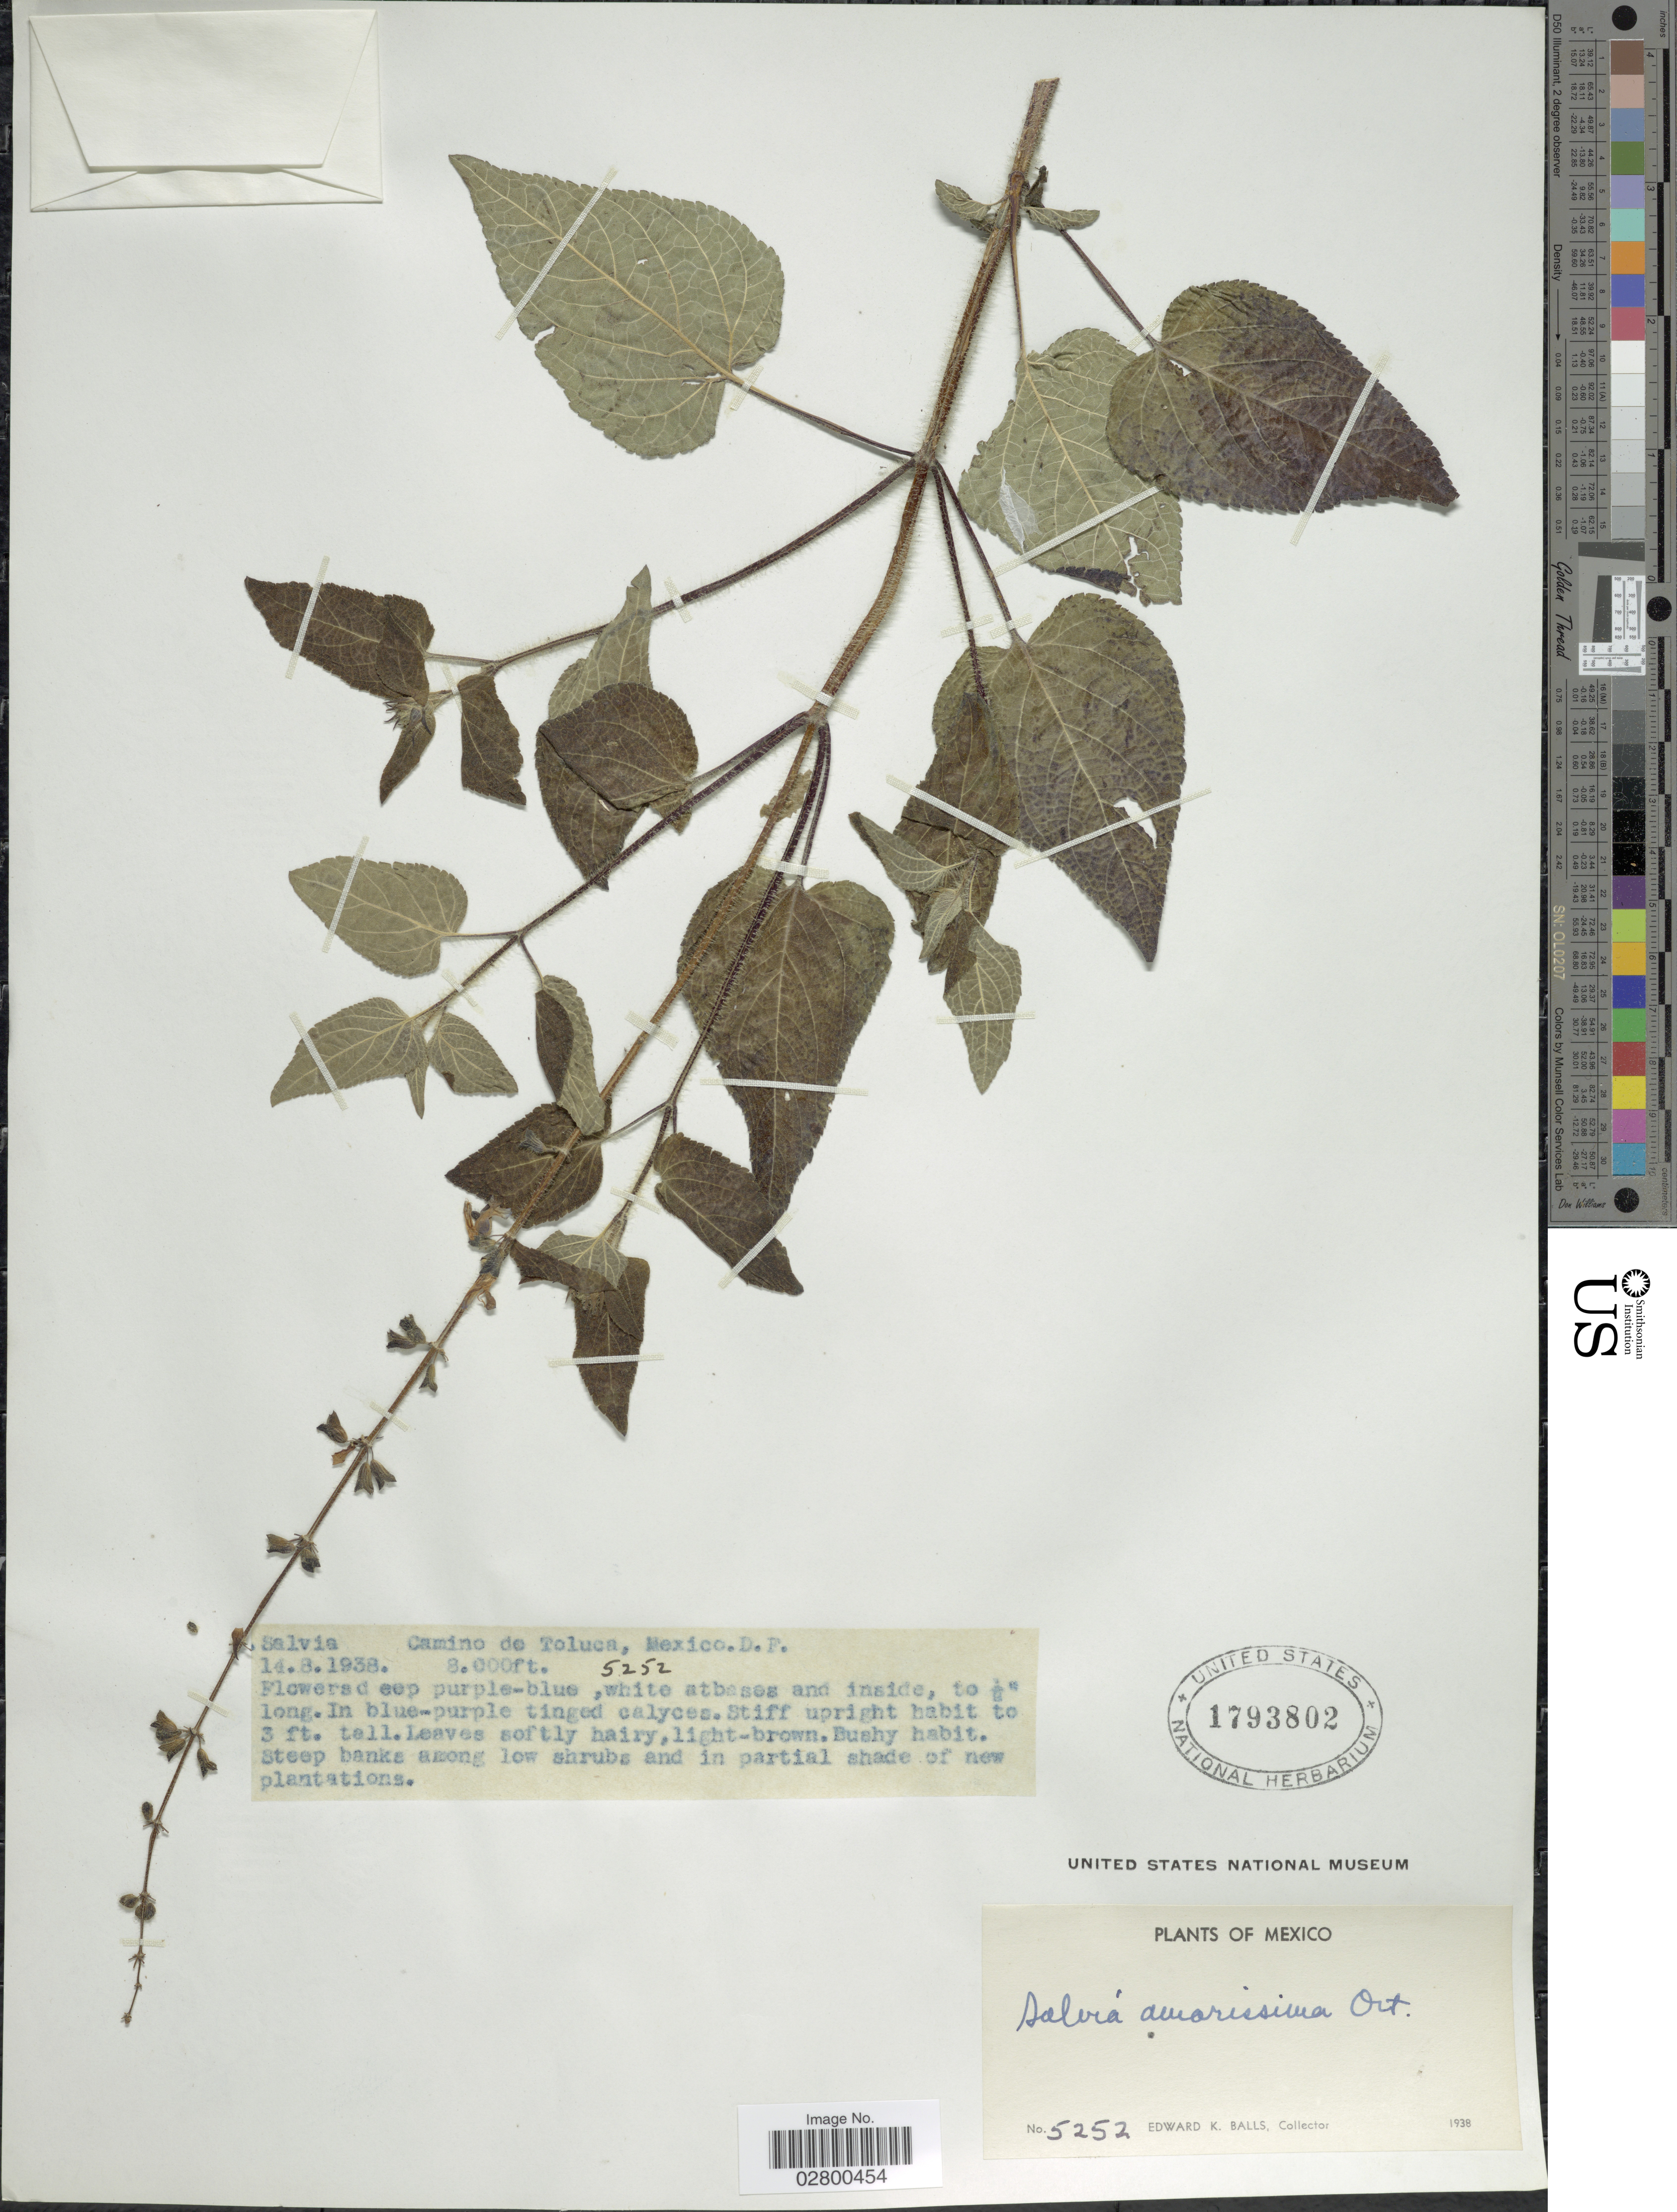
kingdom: Plantae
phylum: Tracheophyta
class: Magnoliopsida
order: Lamiales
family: Lamiaceae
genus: Salvia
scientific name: Salvia amarissima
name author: Orteg.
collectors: E. K. Balls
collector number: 5252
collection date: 1938-08-14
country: Mexico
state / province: Distrito Federal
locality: Camino de Toluca.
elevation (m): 2438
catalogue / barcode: US 1793802